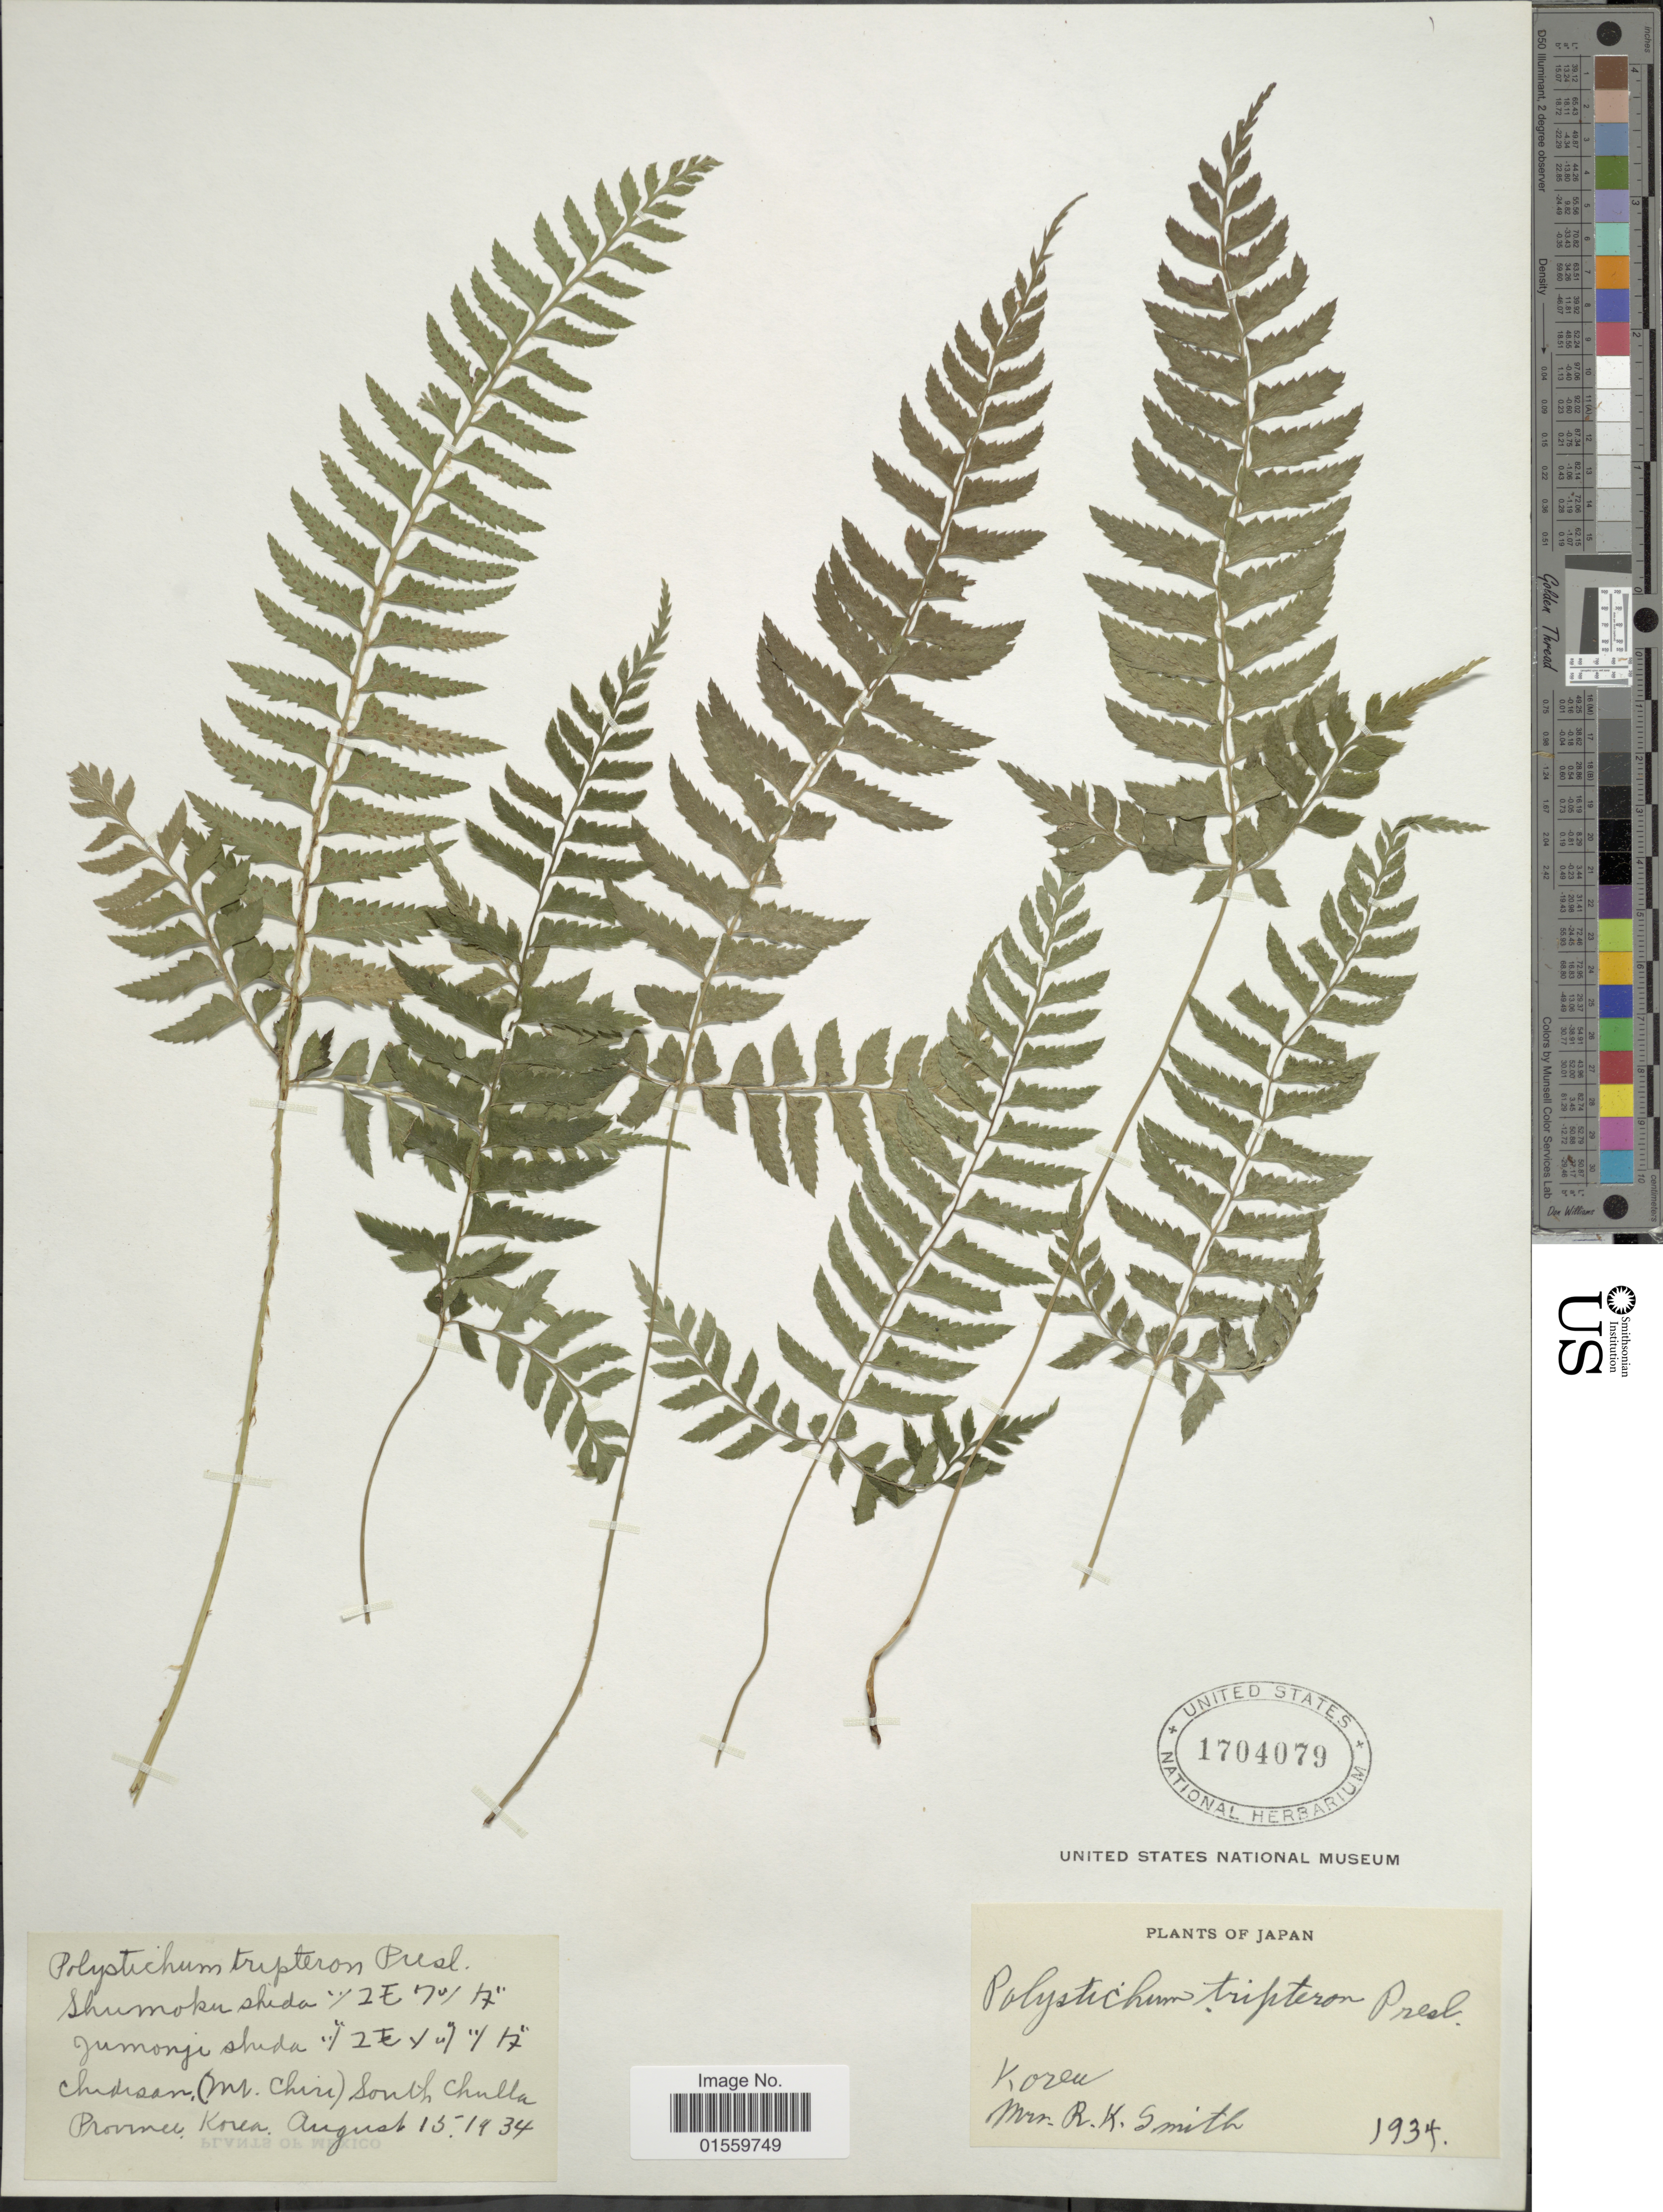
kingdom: Plantae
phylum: Tracheophyta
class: Polypodiopsida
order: Polypodiales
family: Dryopteridaceae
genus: Polystichum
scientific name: Polystichum tripteron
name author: (Kunze) C. Presl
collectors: Mrs. R. K. Smith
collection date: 1934-08-15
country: South Korea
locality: Chidisan (Mt. Chiu) south Chulla, Province Koreu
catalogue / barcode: US 1704079